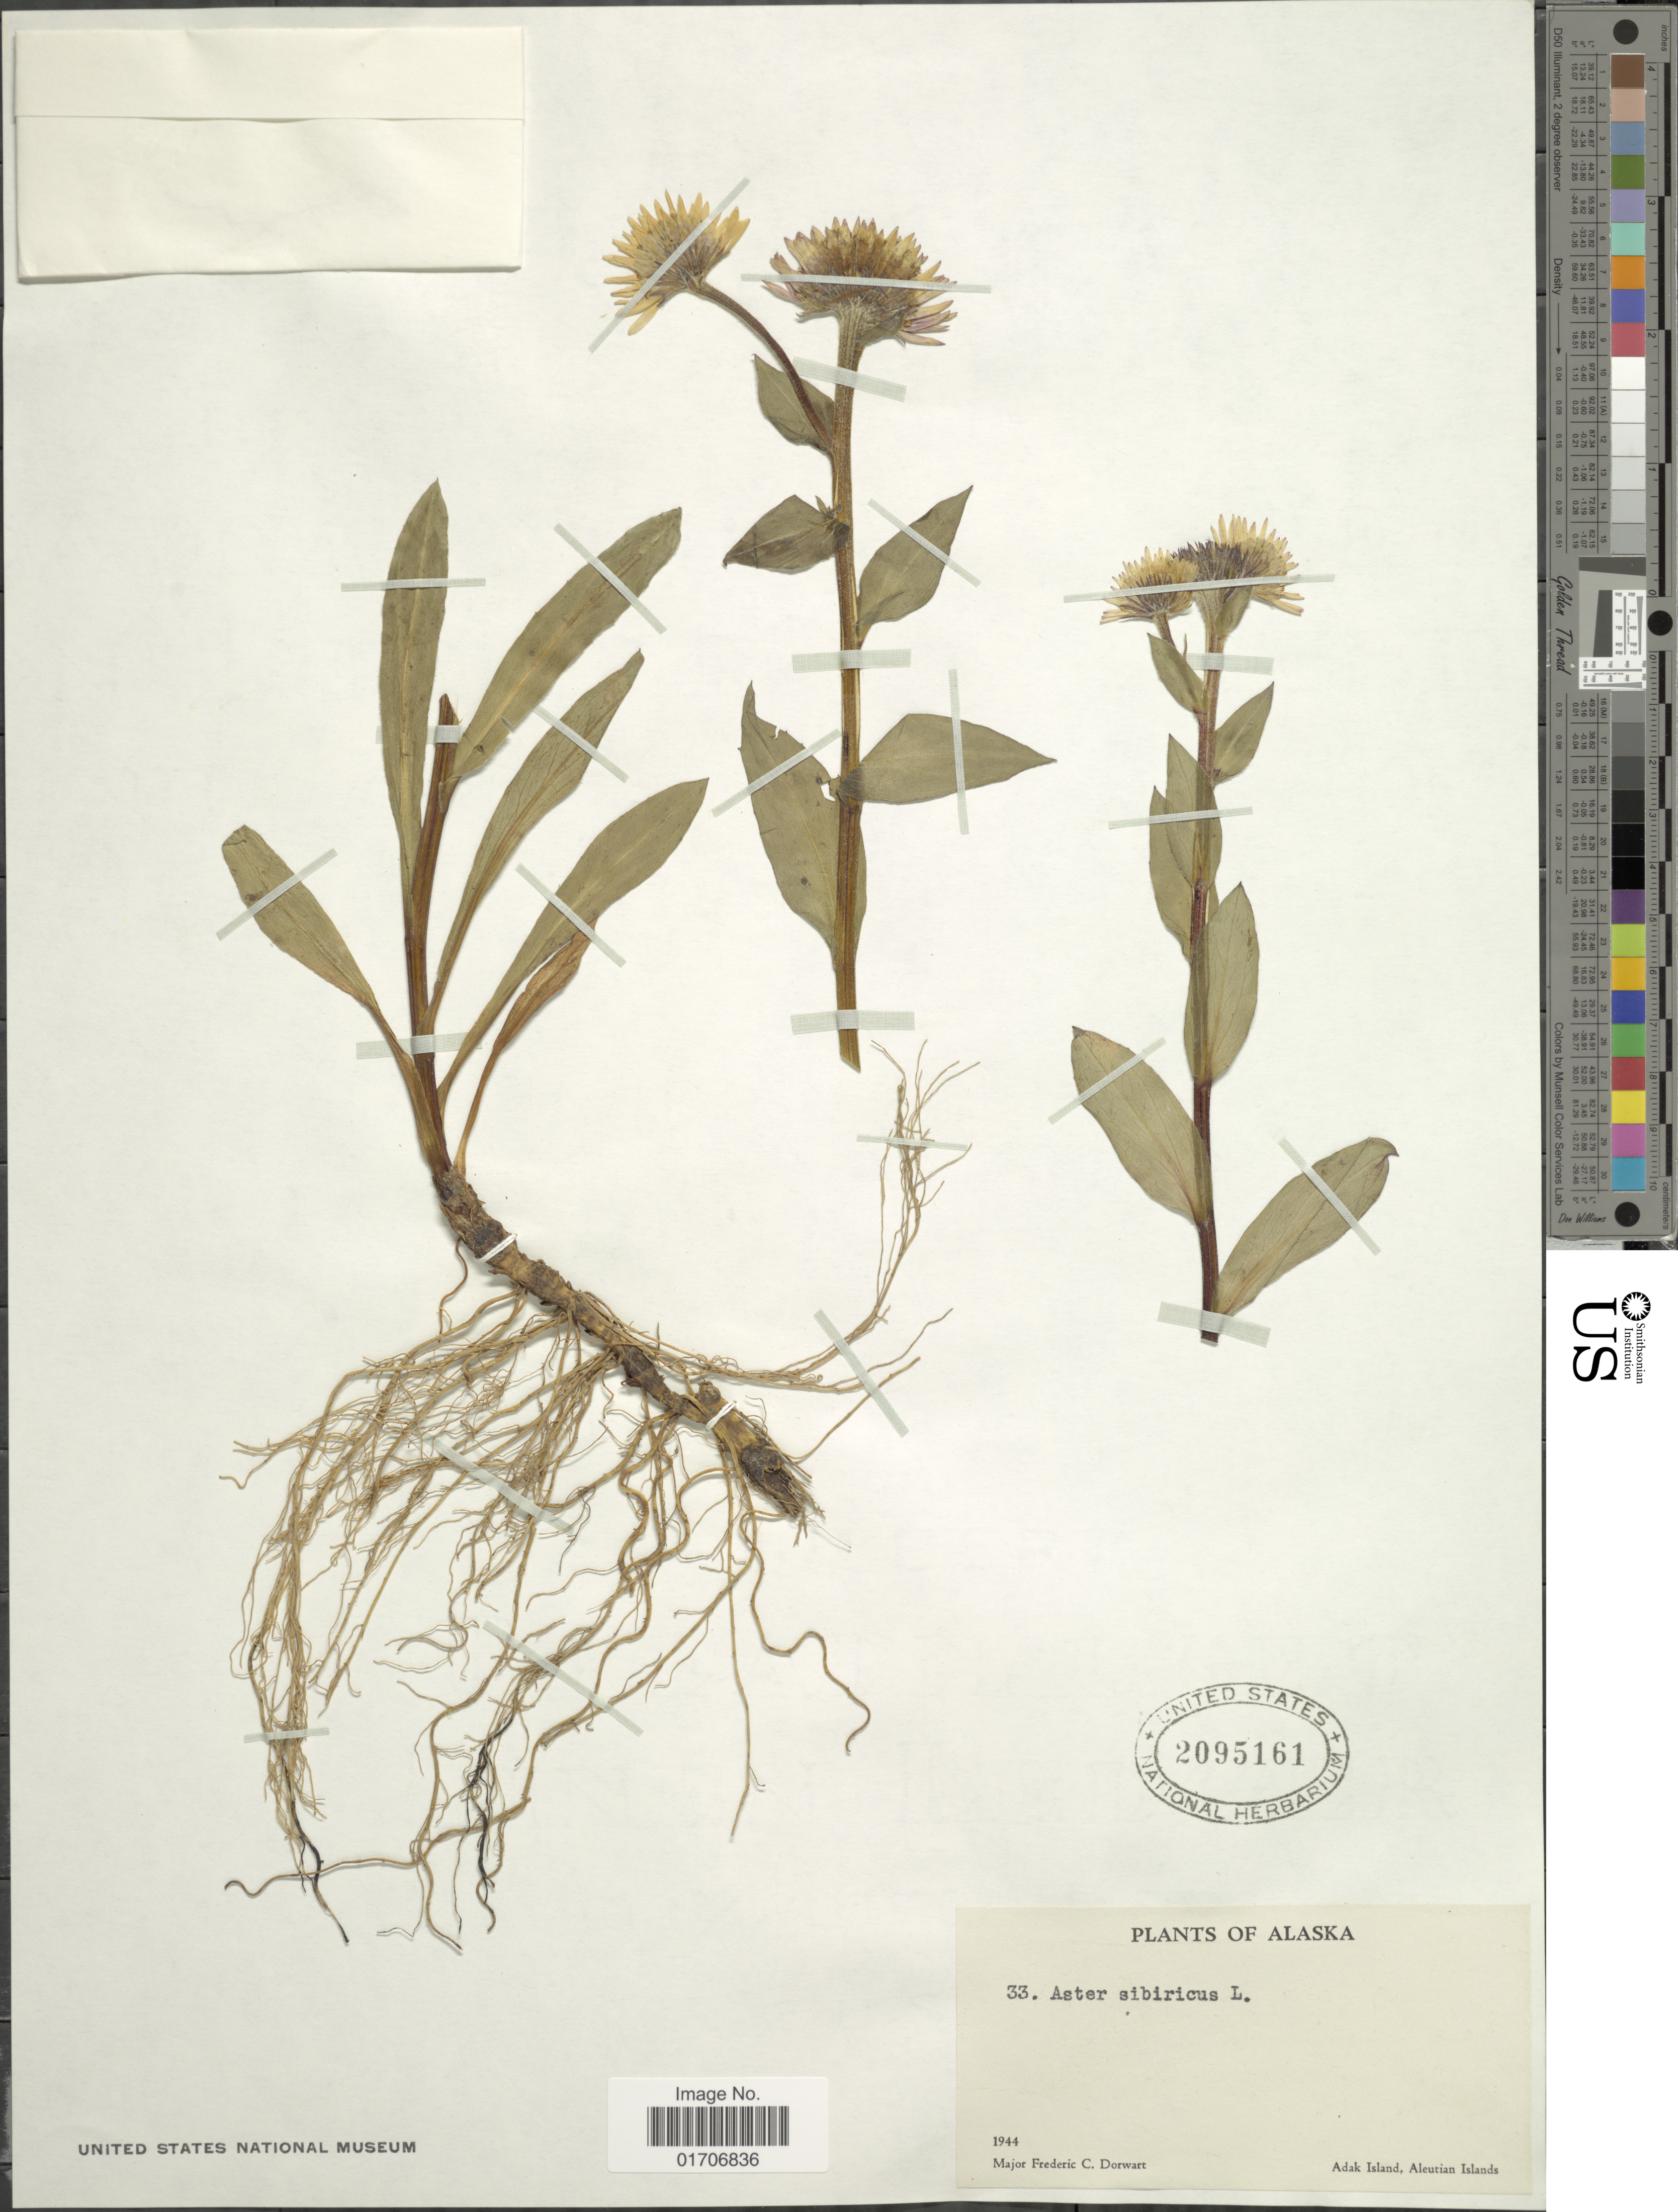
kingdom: Plantae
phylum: Tracheophyta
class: Magnoliopsida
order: Asterales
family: Asteraceae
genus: Eurybia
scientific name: Eurybia sibirica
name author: (L.) G.L. Nesom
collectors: F. Dorwart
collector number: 33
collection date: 1944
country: United States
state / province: Alaska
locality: Adak Island, Aleutian Islands.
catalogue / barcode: US 2095161